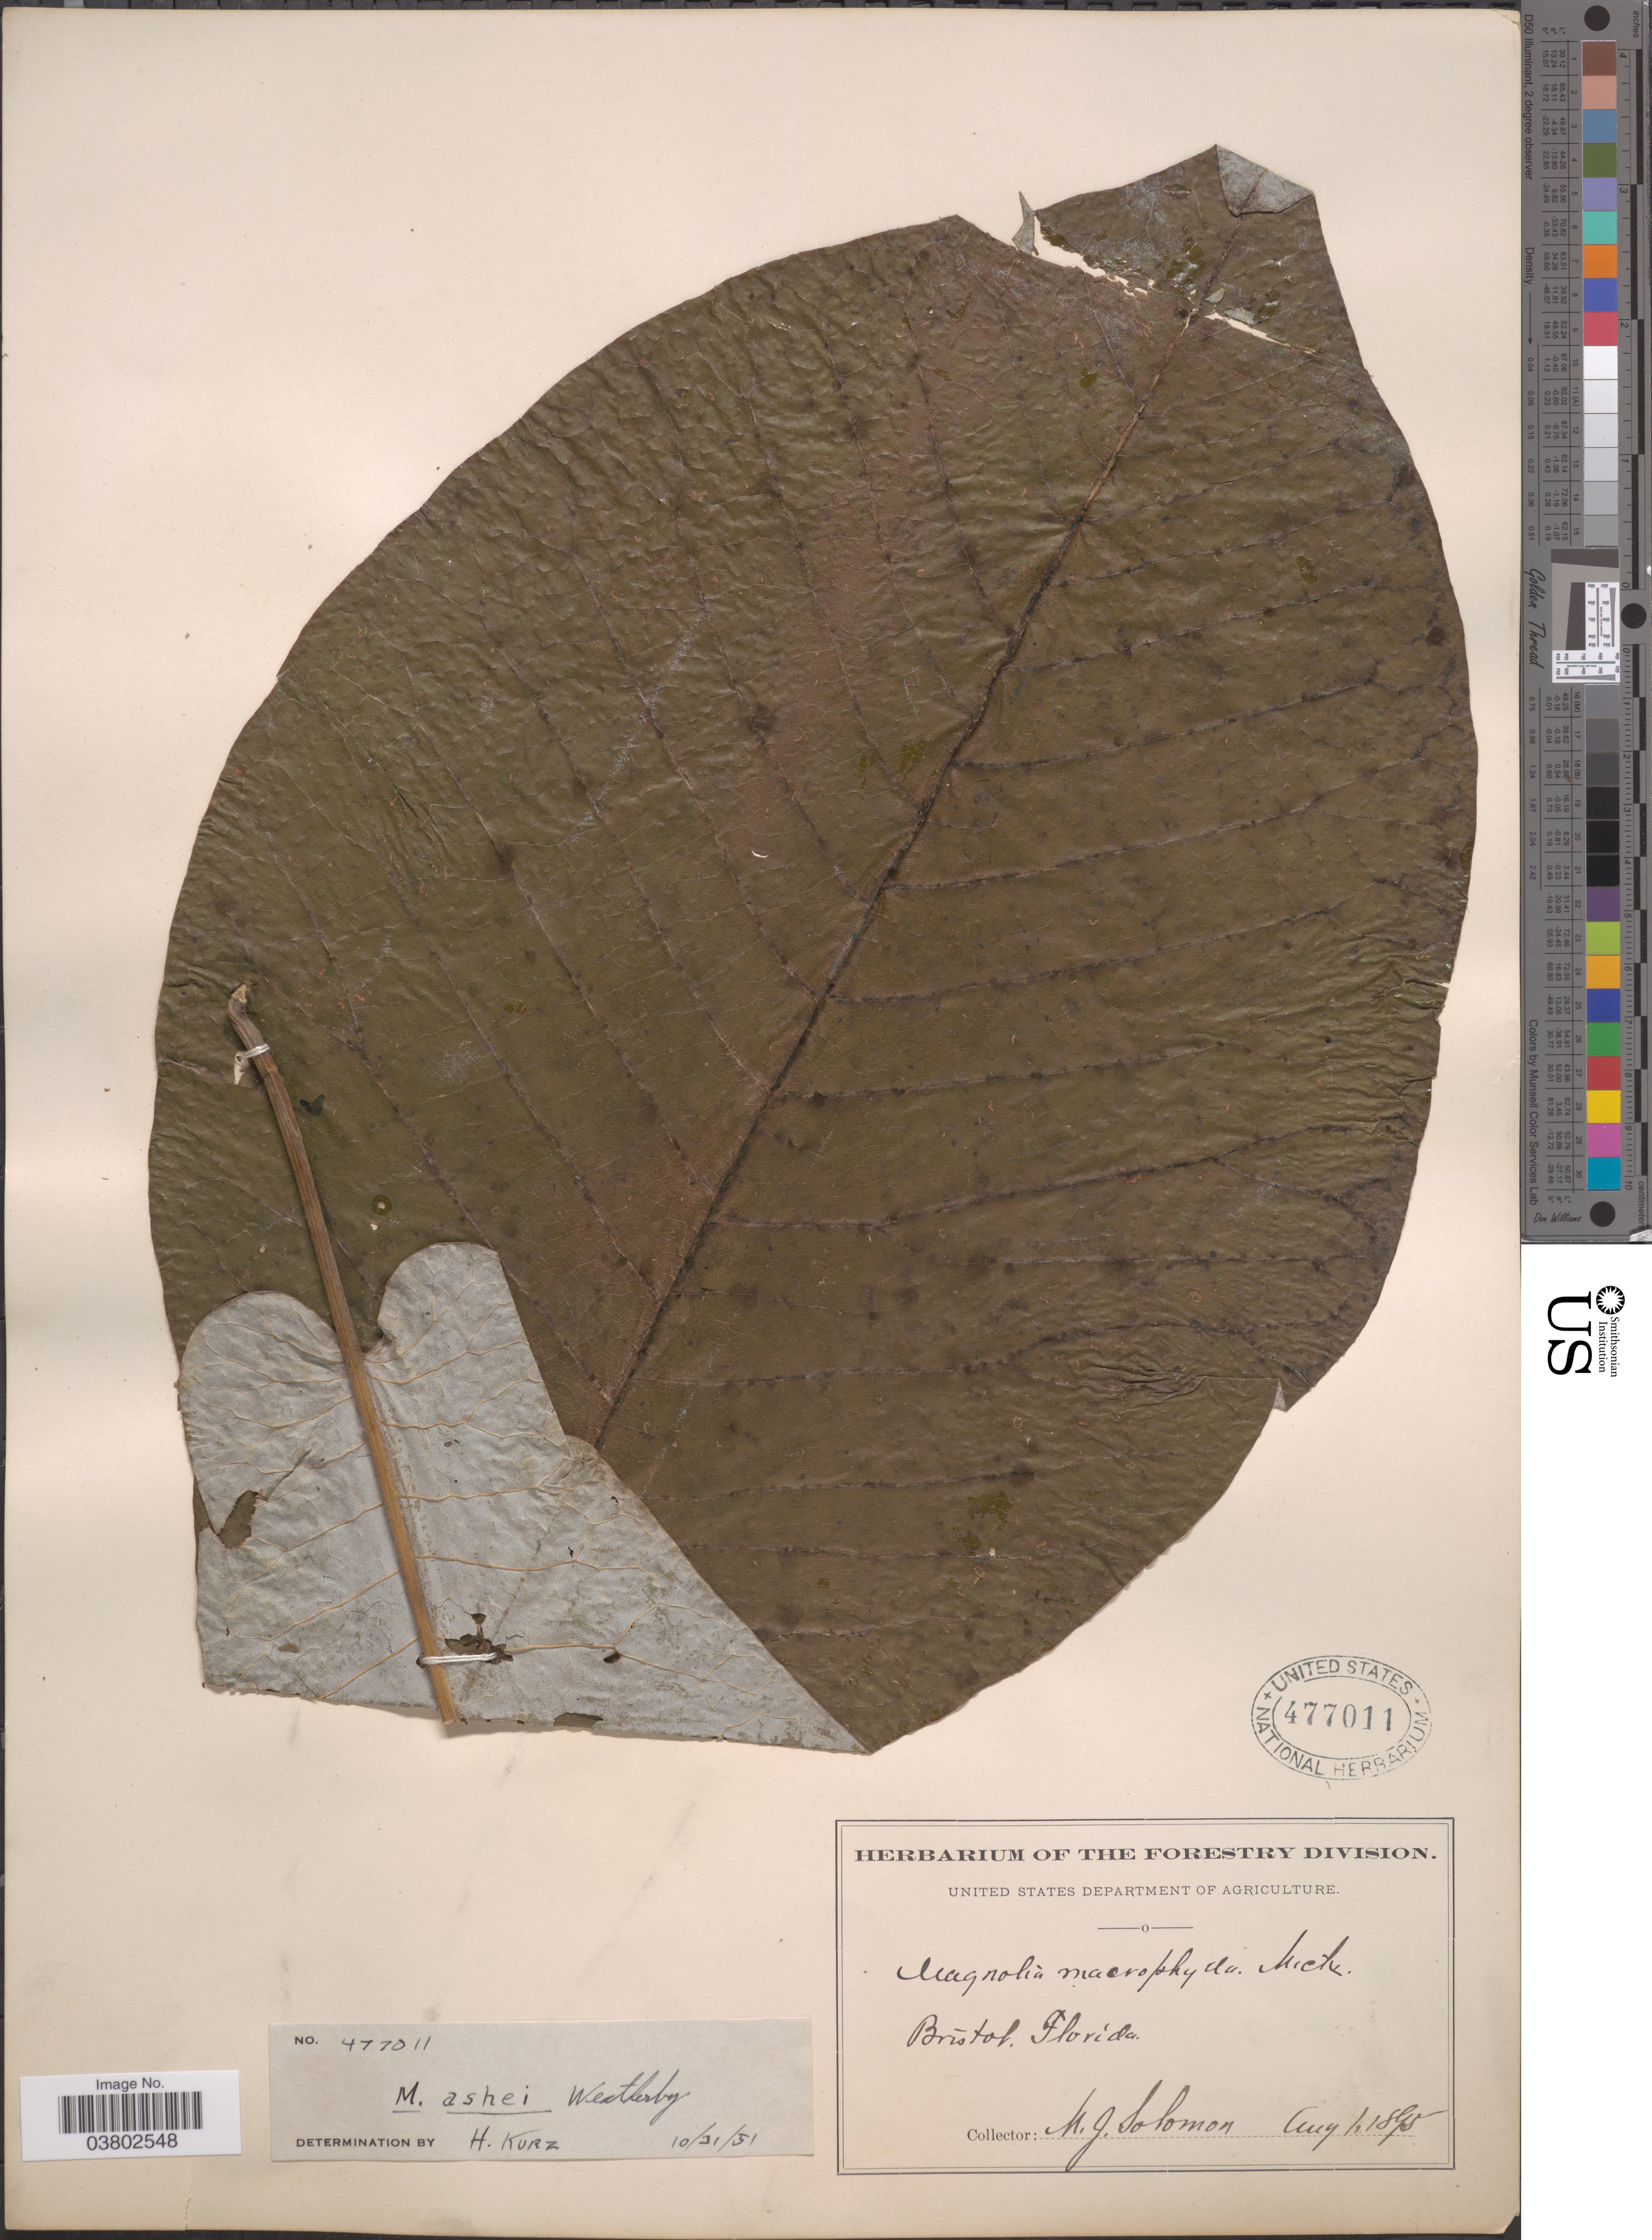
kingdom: Plantae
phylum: Tracheophyta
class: Magnoliopsida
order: Magnoliales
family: Magnoliaceae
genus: Magnolia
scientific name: Magnolia ashei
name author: Weath.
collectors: M. Solomon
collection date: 1895-08-01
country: United States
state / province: Florida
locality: Bristol.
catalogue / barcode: US 477011